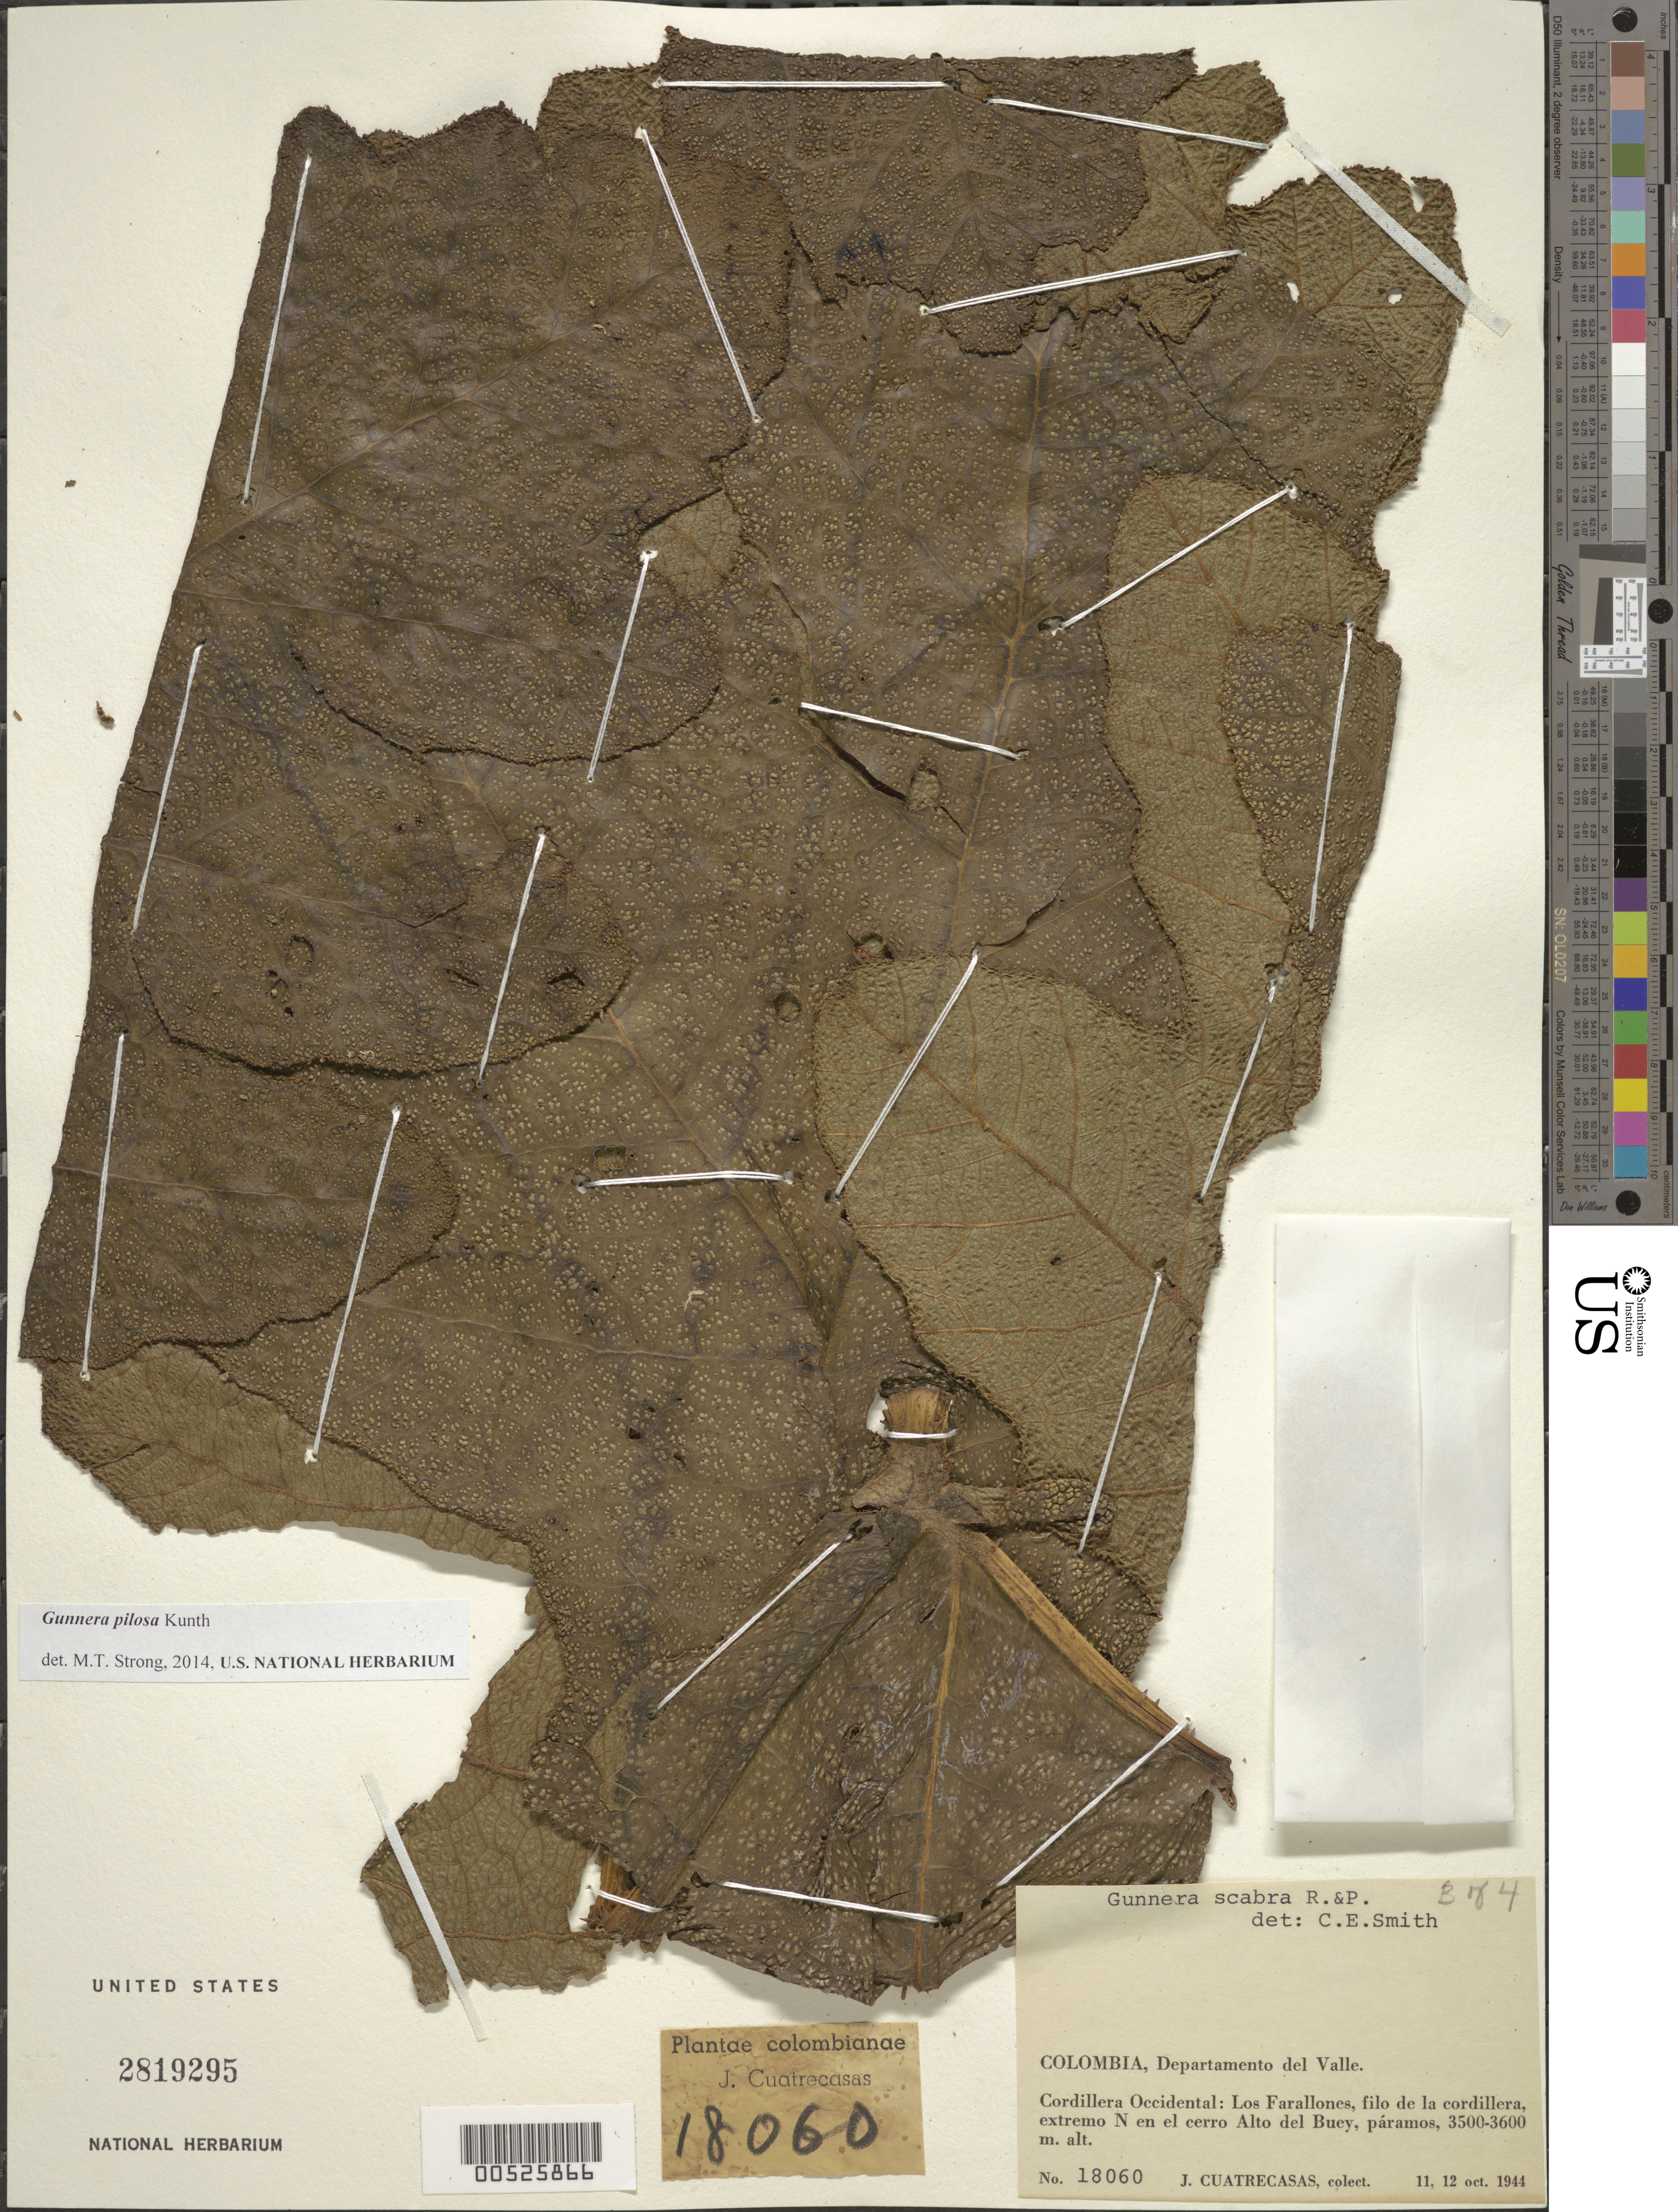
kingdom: Plantae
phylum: Tracheophyta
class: Magnoliopsida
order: Gunnerales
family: Gunneraceae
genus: Gunnera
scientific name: Gunnera pilosa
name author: Kunth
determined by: Strong, M. T., (US), Smithsonian Institution - National Museum of Natural History (UNITED STATES)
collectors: J. Cuatrecasas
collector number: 18060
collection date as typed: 11 Oct 1944 to 12 Oct 1944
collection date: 1944-10-11/1944-10-12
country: Colombia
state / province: Valle del Cauca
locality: Cordillera Occidental: Los Farallones, Filo de la Cordillera, extremo N en el Cerro Alto del Buey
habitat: páramos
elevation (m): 3500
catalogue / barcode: US 2819295